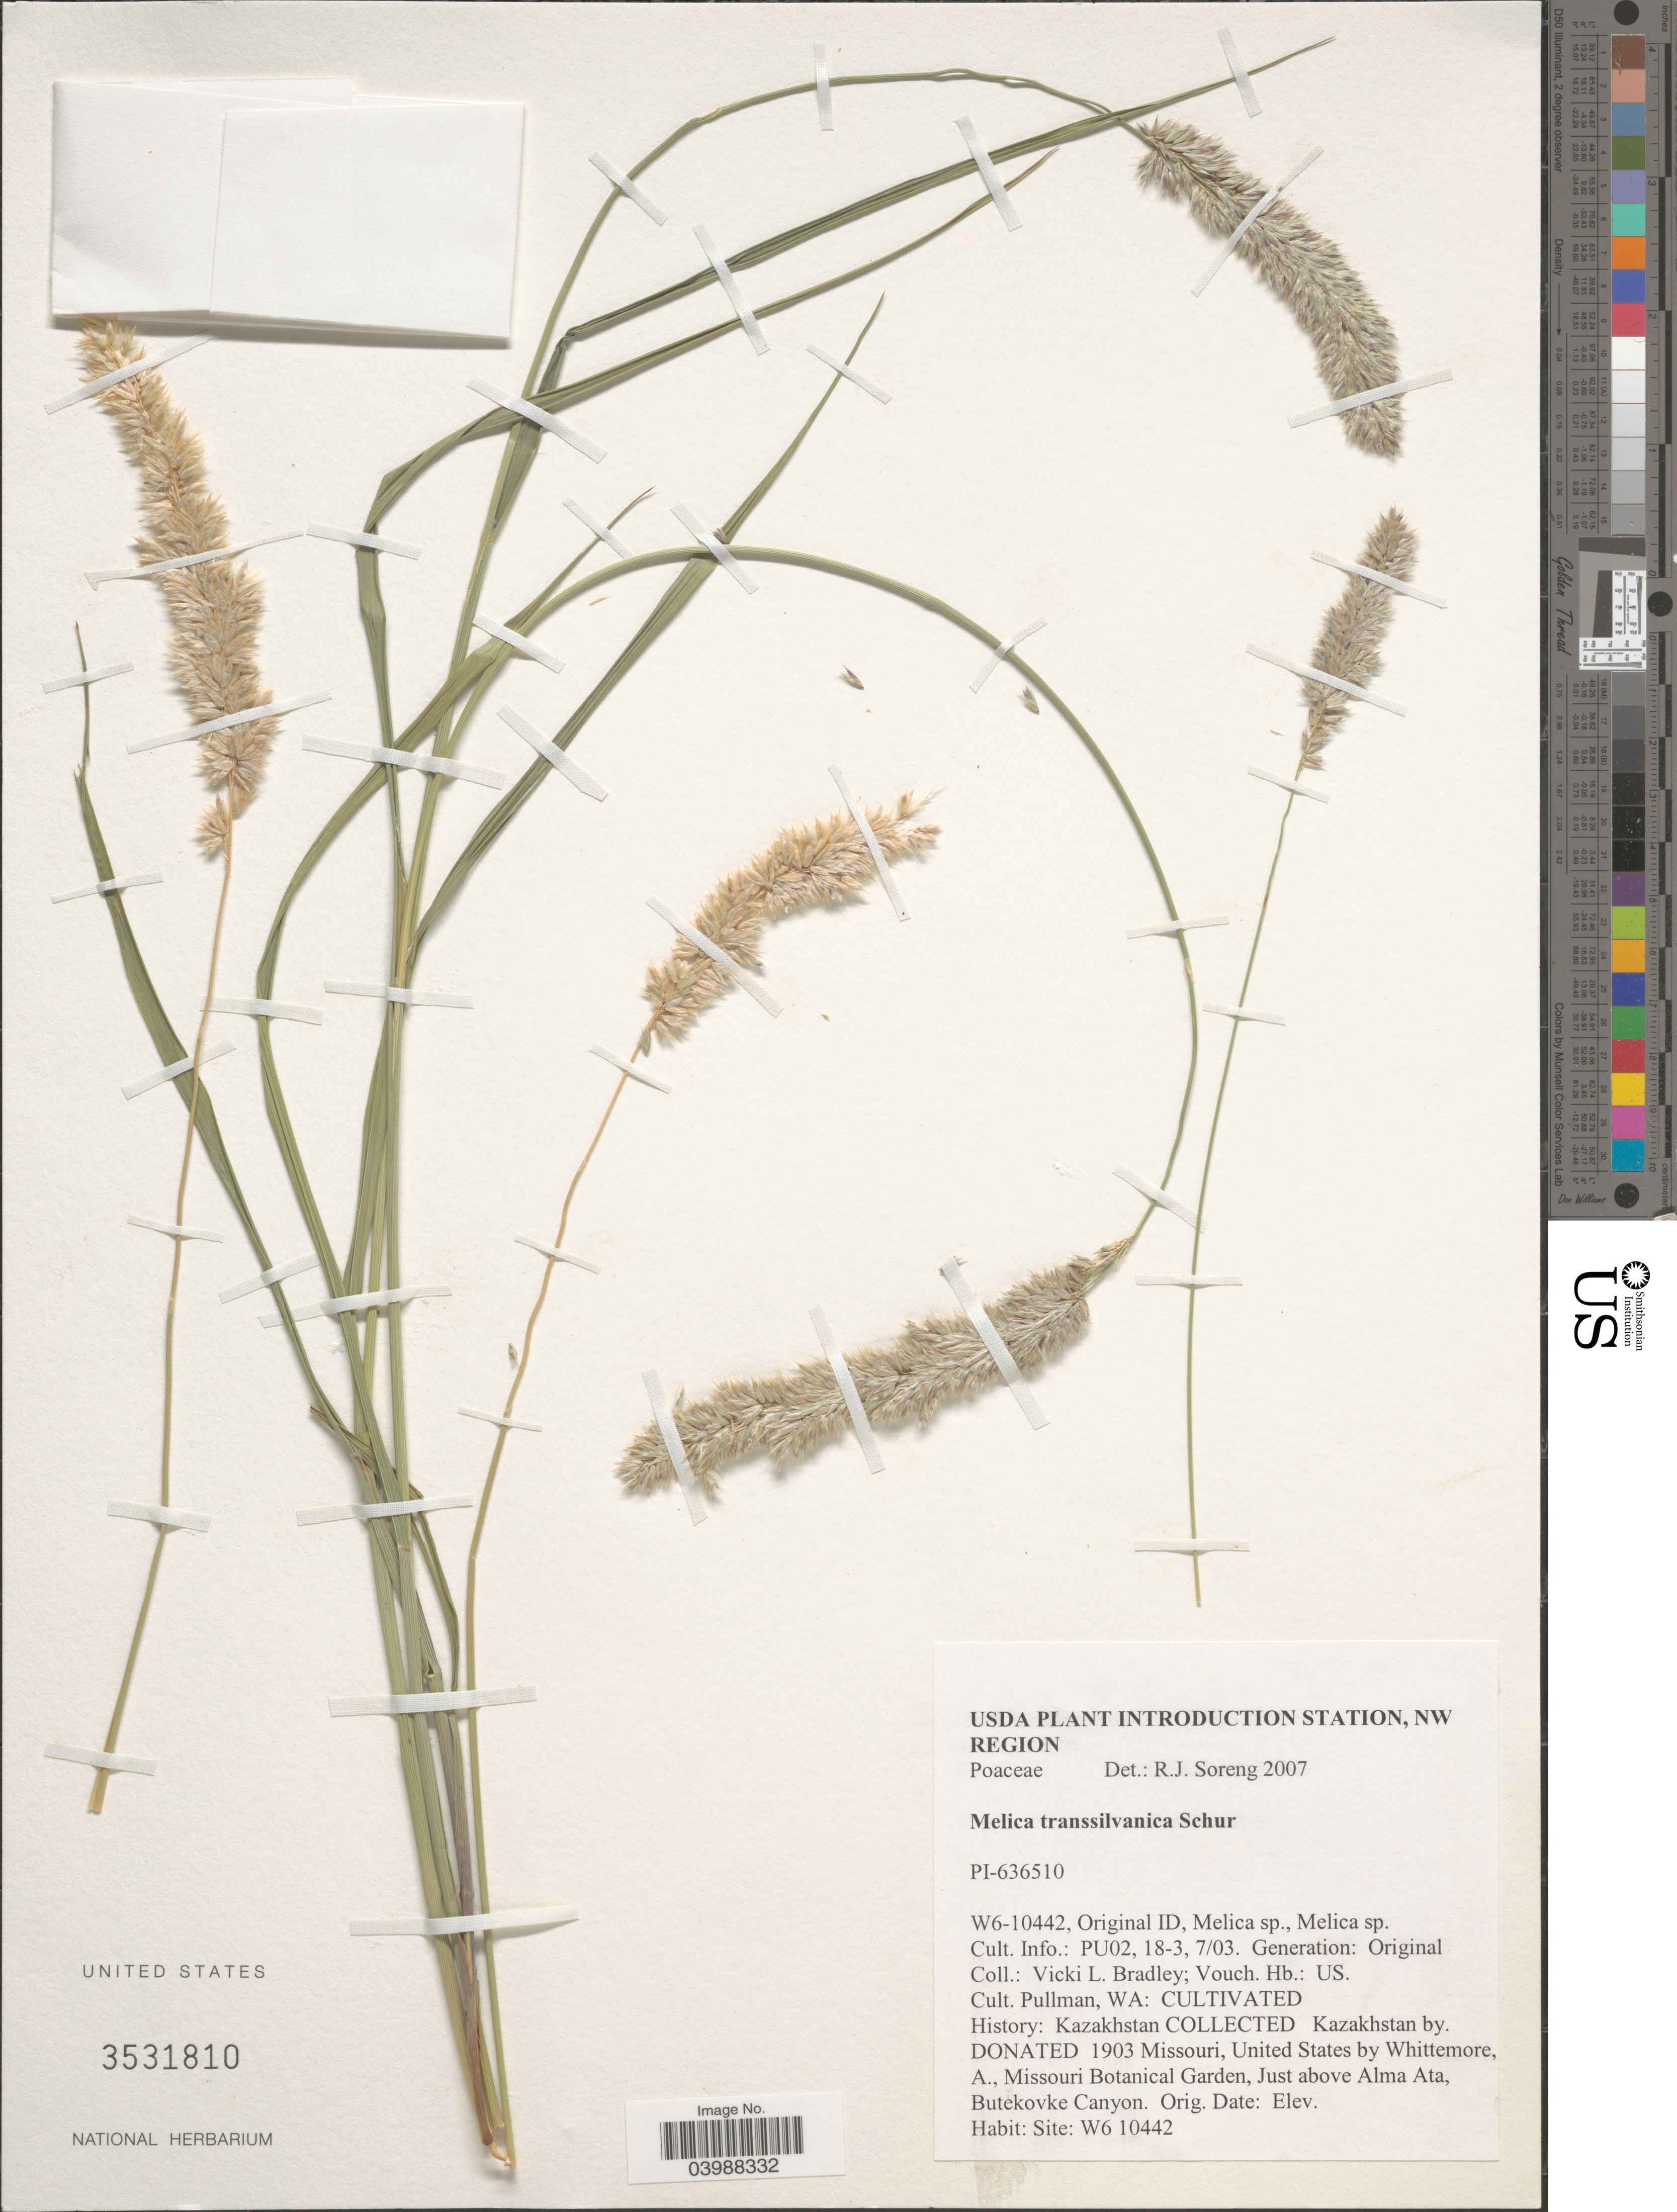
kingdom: Plantae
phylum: Tracheophyta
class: Liliopsida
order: Poales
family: Poaceae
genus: Melica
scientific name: Melica transsilvanica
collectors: Pullman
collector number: PI-636510?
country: United States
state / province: Washington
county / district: Whitman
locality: Pullman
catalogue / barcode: US 3531810